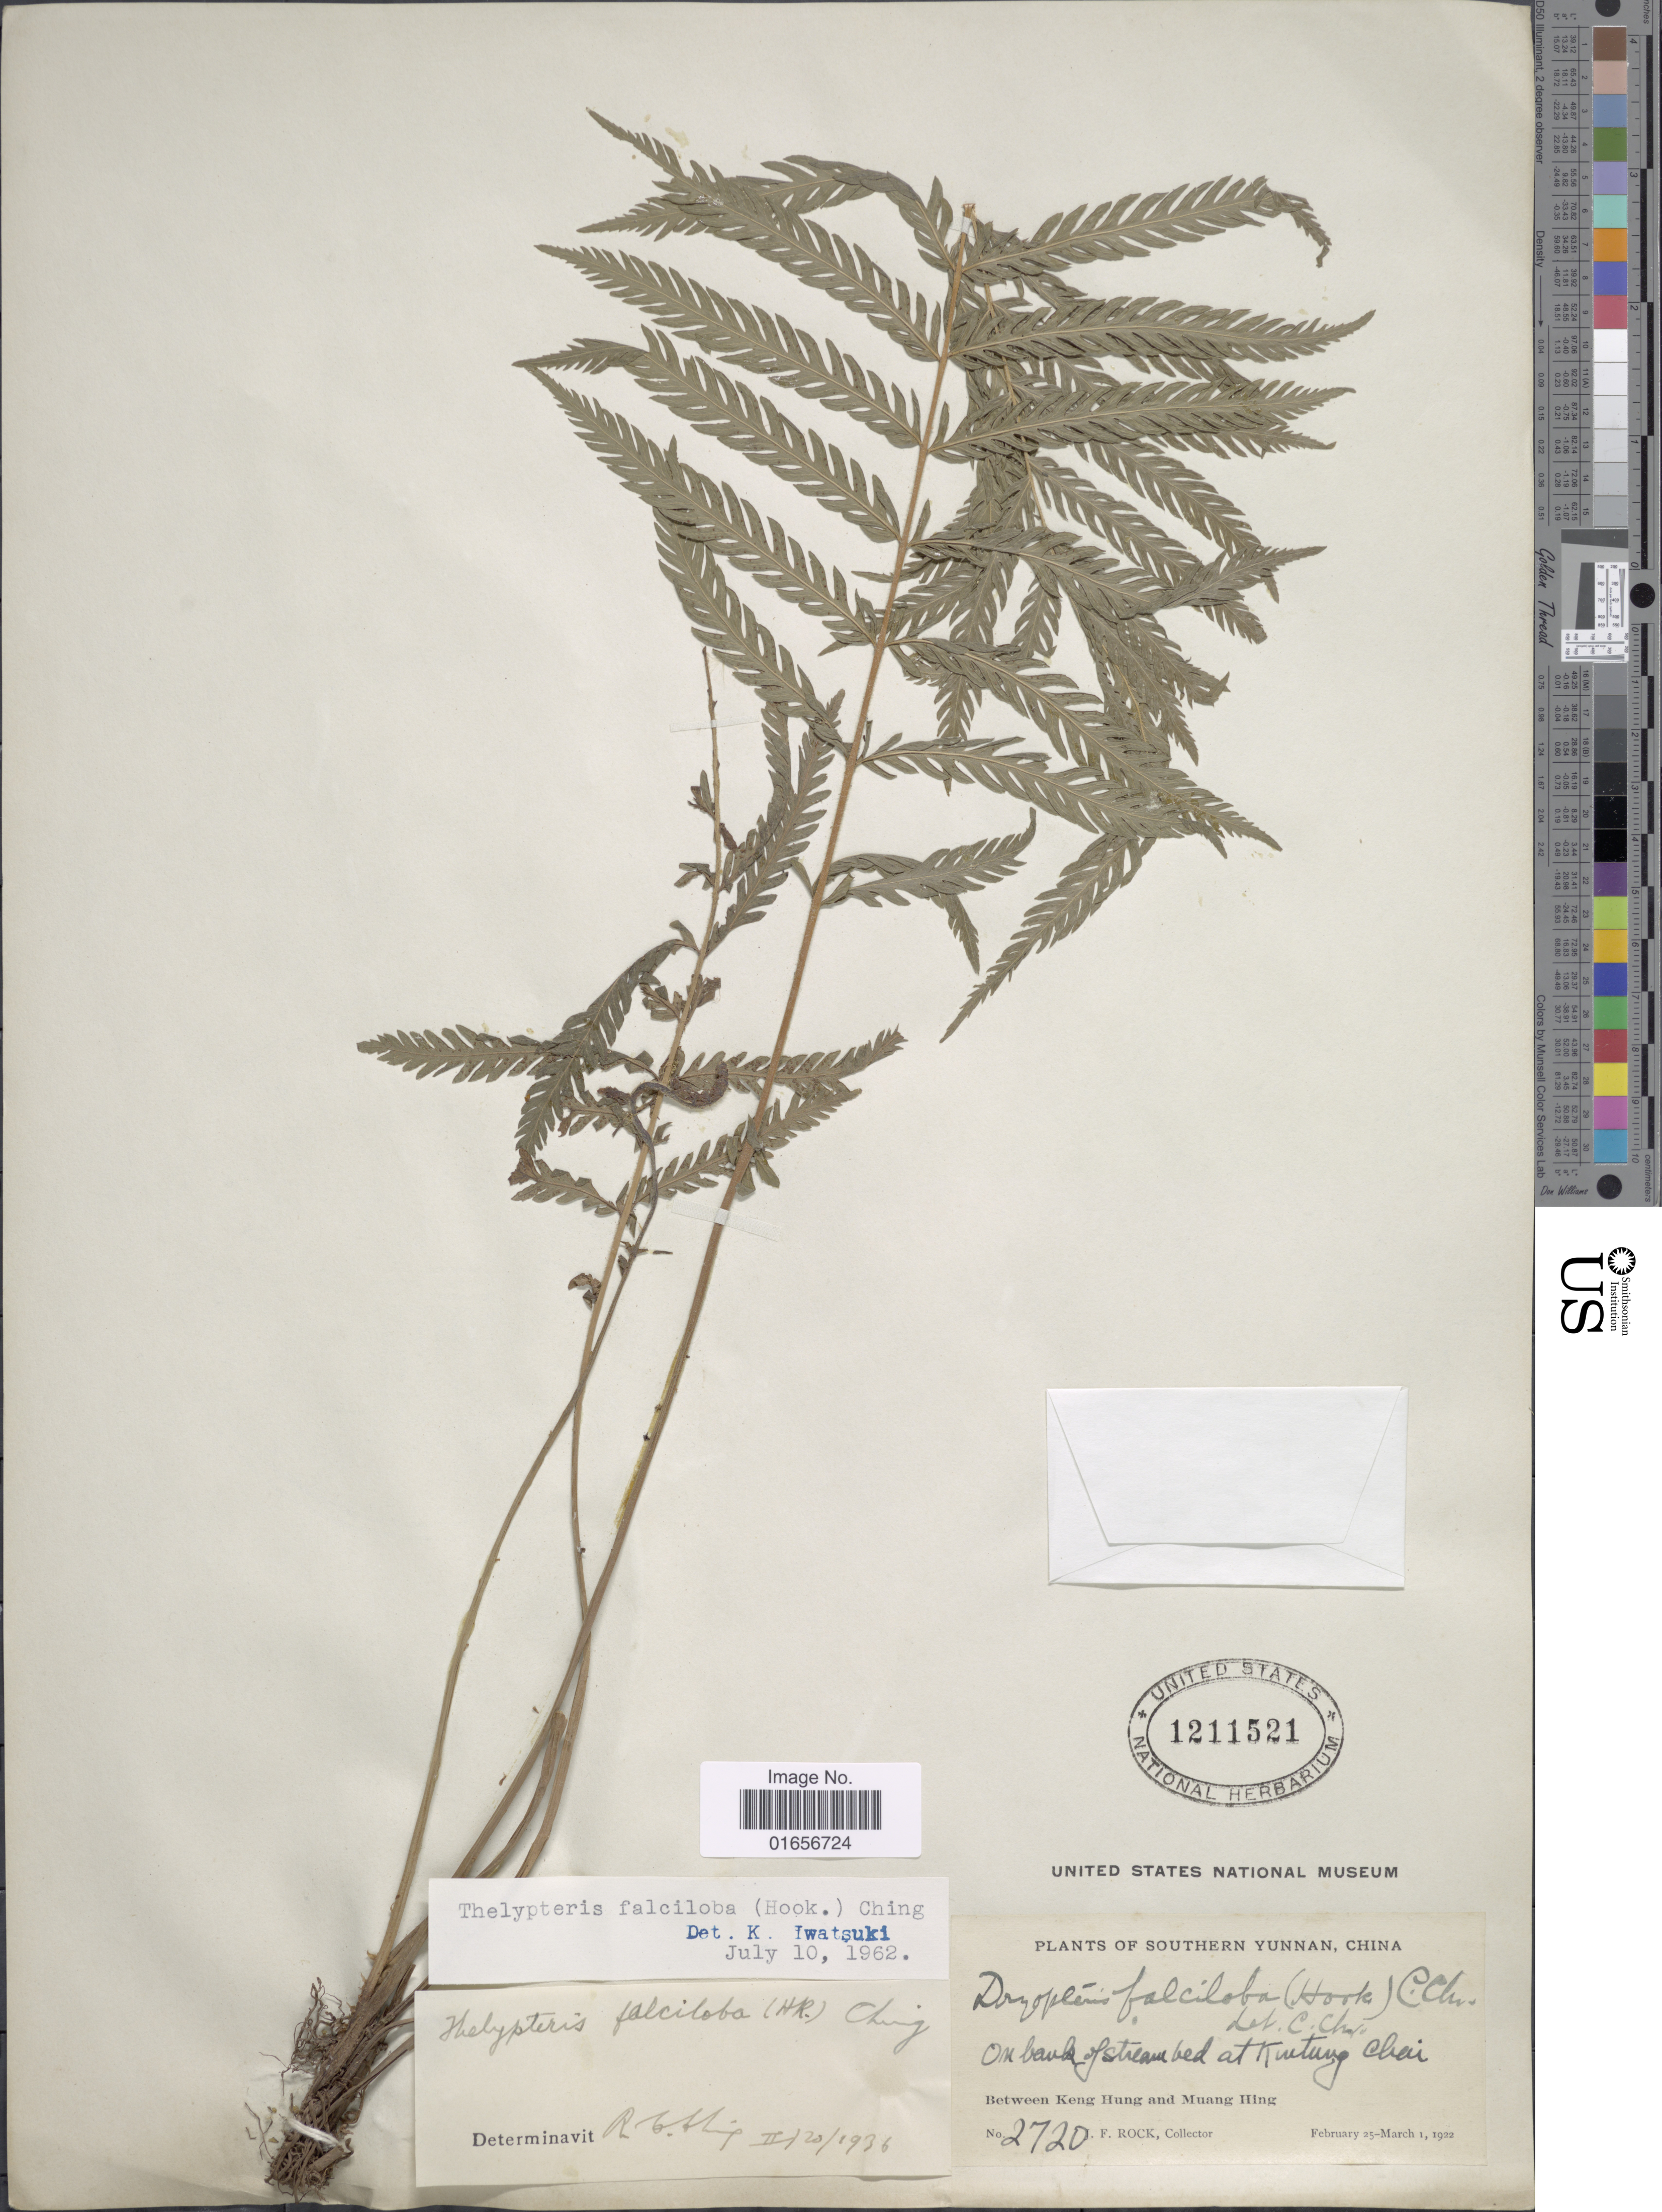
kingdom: Plantae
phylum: Tracheophyta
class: Polypodiopsida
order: Polypodiales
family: Thelypteridaceae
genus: Pseudocyclosorus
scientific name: Pseudocyclosorus falcilobus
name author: (Hook.) Ching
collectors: J. Rock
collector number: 2720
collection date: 1922-02-25/1922-03-01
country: China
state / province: Yunnan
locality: Southern Yunnan, China, Between Keng Hung and Muang Hing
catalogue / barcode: US 1211521